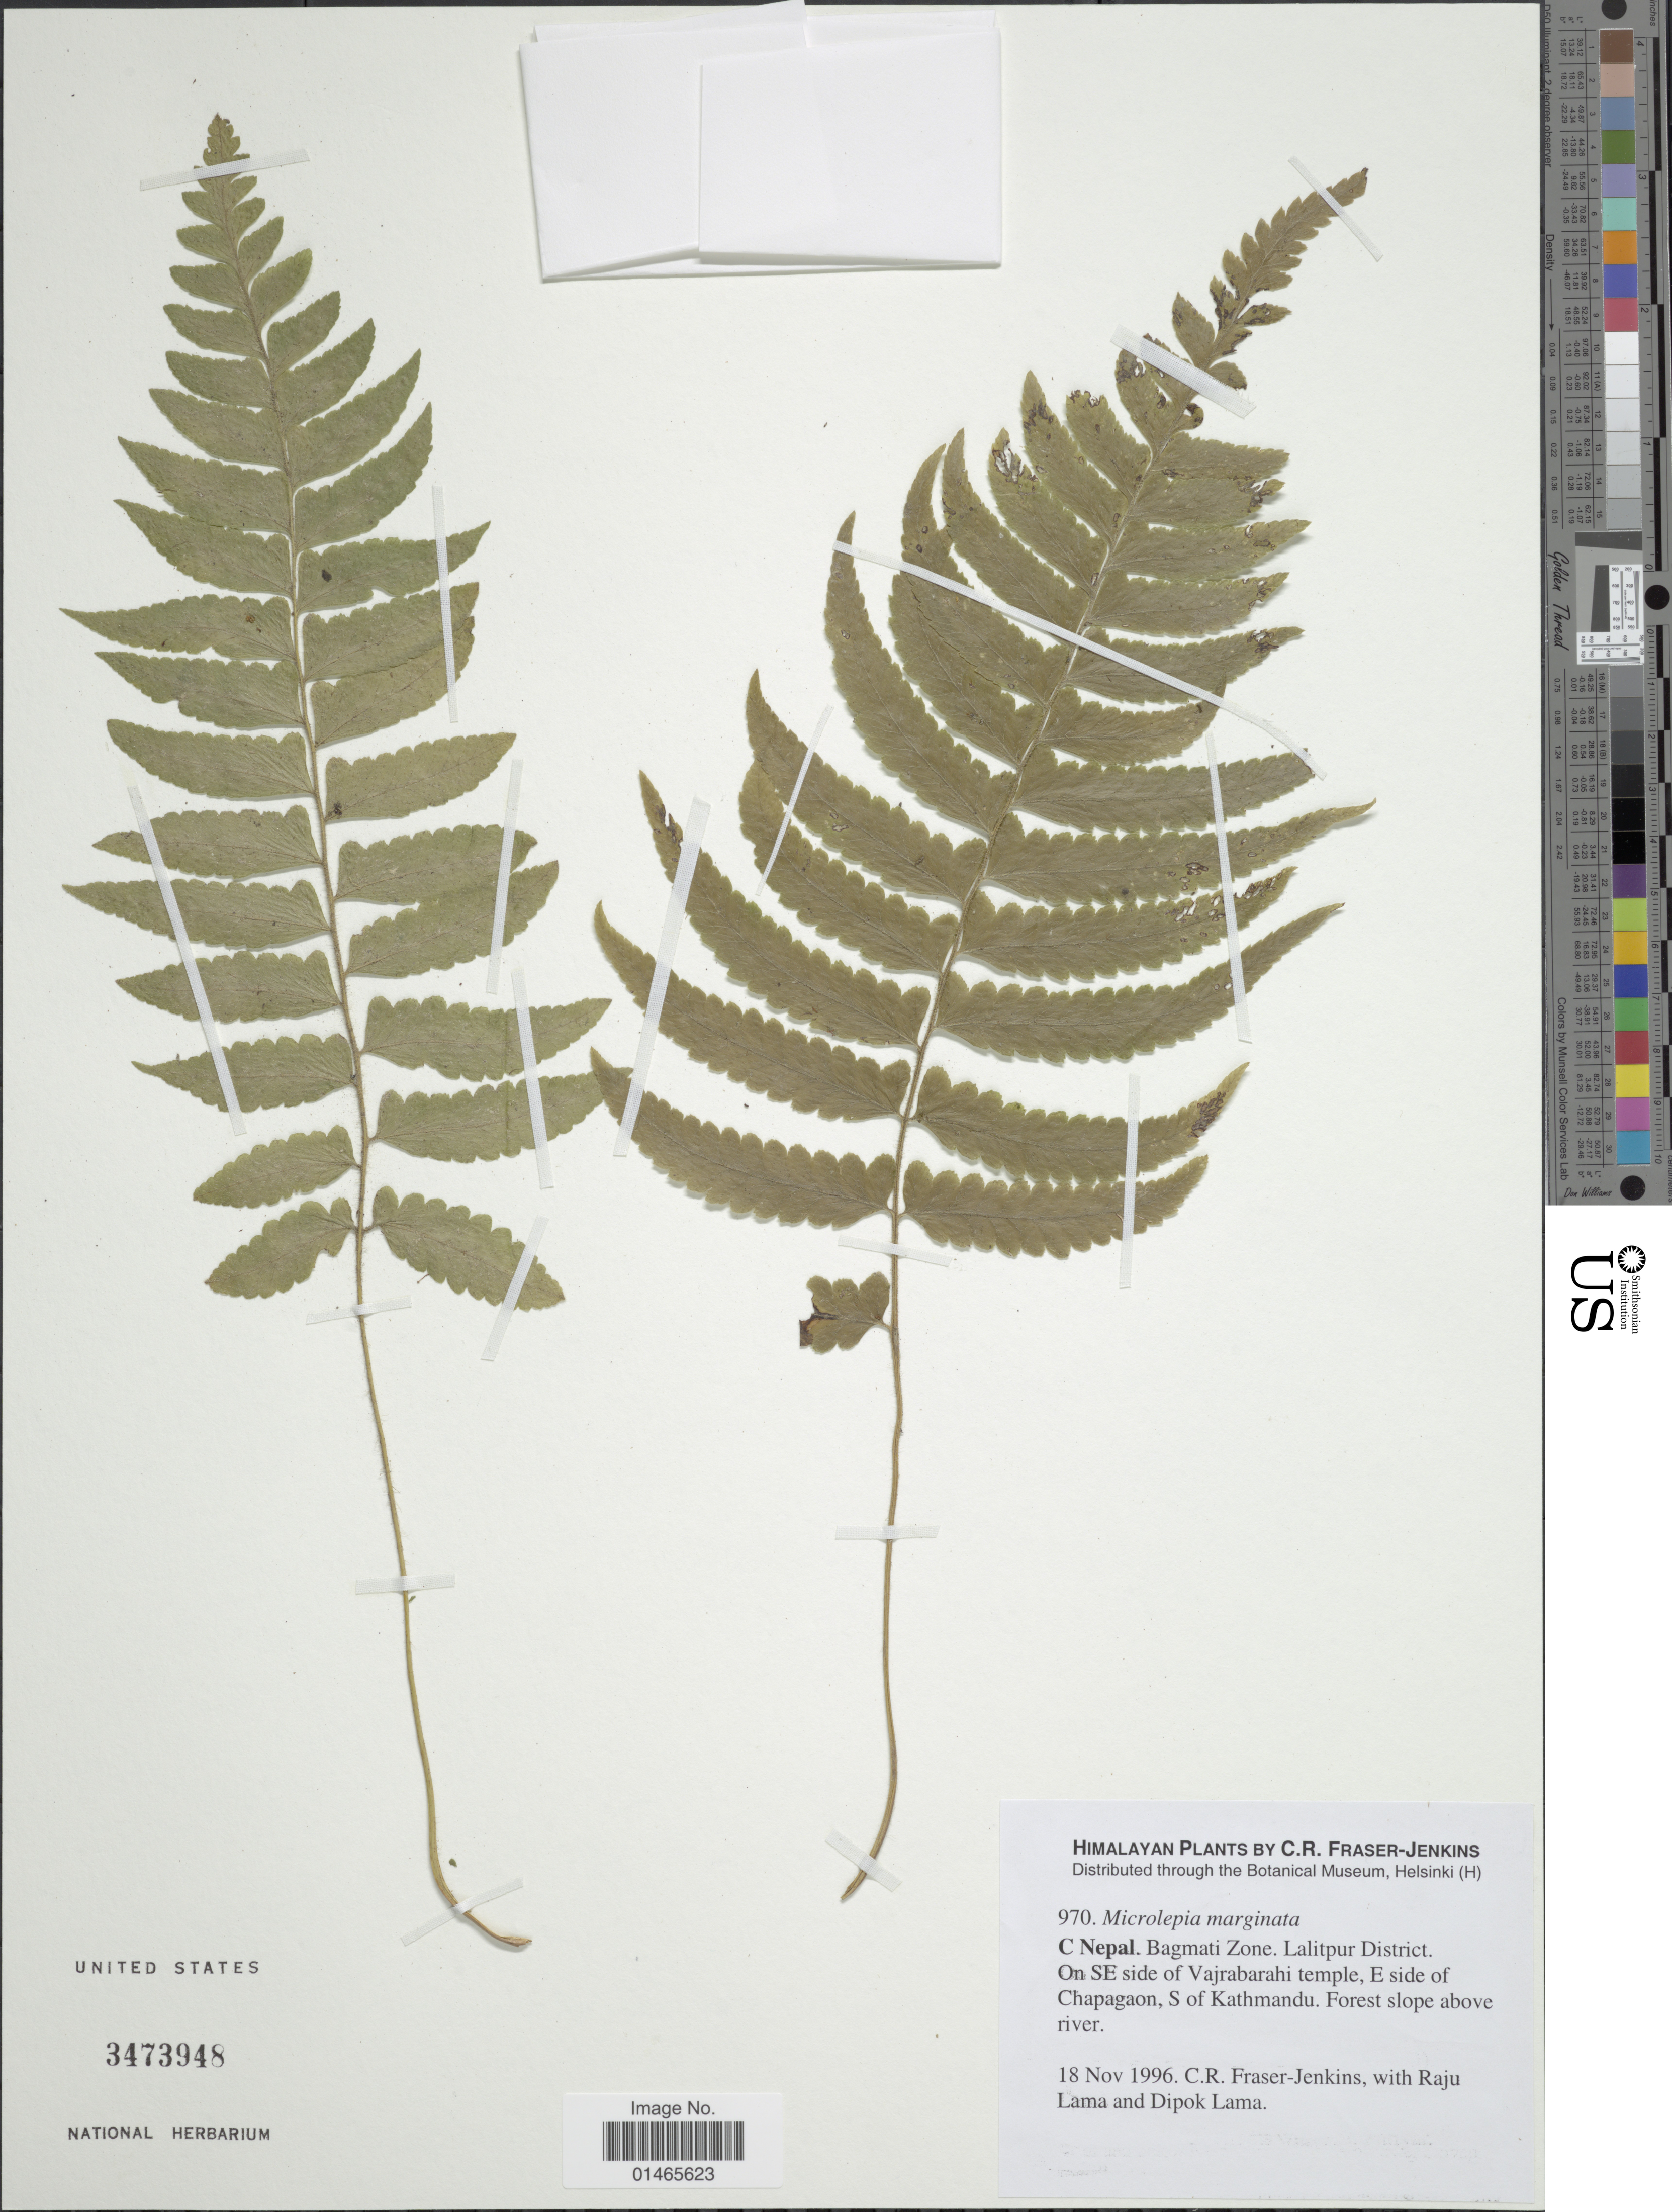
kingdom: Plantae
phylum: Tracheophyta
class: Polypodiopsida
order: Polypodiales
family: Dennstaedtiaceae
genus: Microlepia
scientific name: Microlepia marginata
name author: (Houtt.) C. Chr.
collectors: C. R. Fraser-Jenkins, R. Lama & D. Lama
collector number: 970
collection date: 1996-11-18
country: Nepal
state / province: Bagmati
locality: Bagmati Zone, Lalitpur District, On SE side of Vajrabarahi temple, E side of Chapagaon, S of Kathmandu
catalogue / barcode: US 3473948